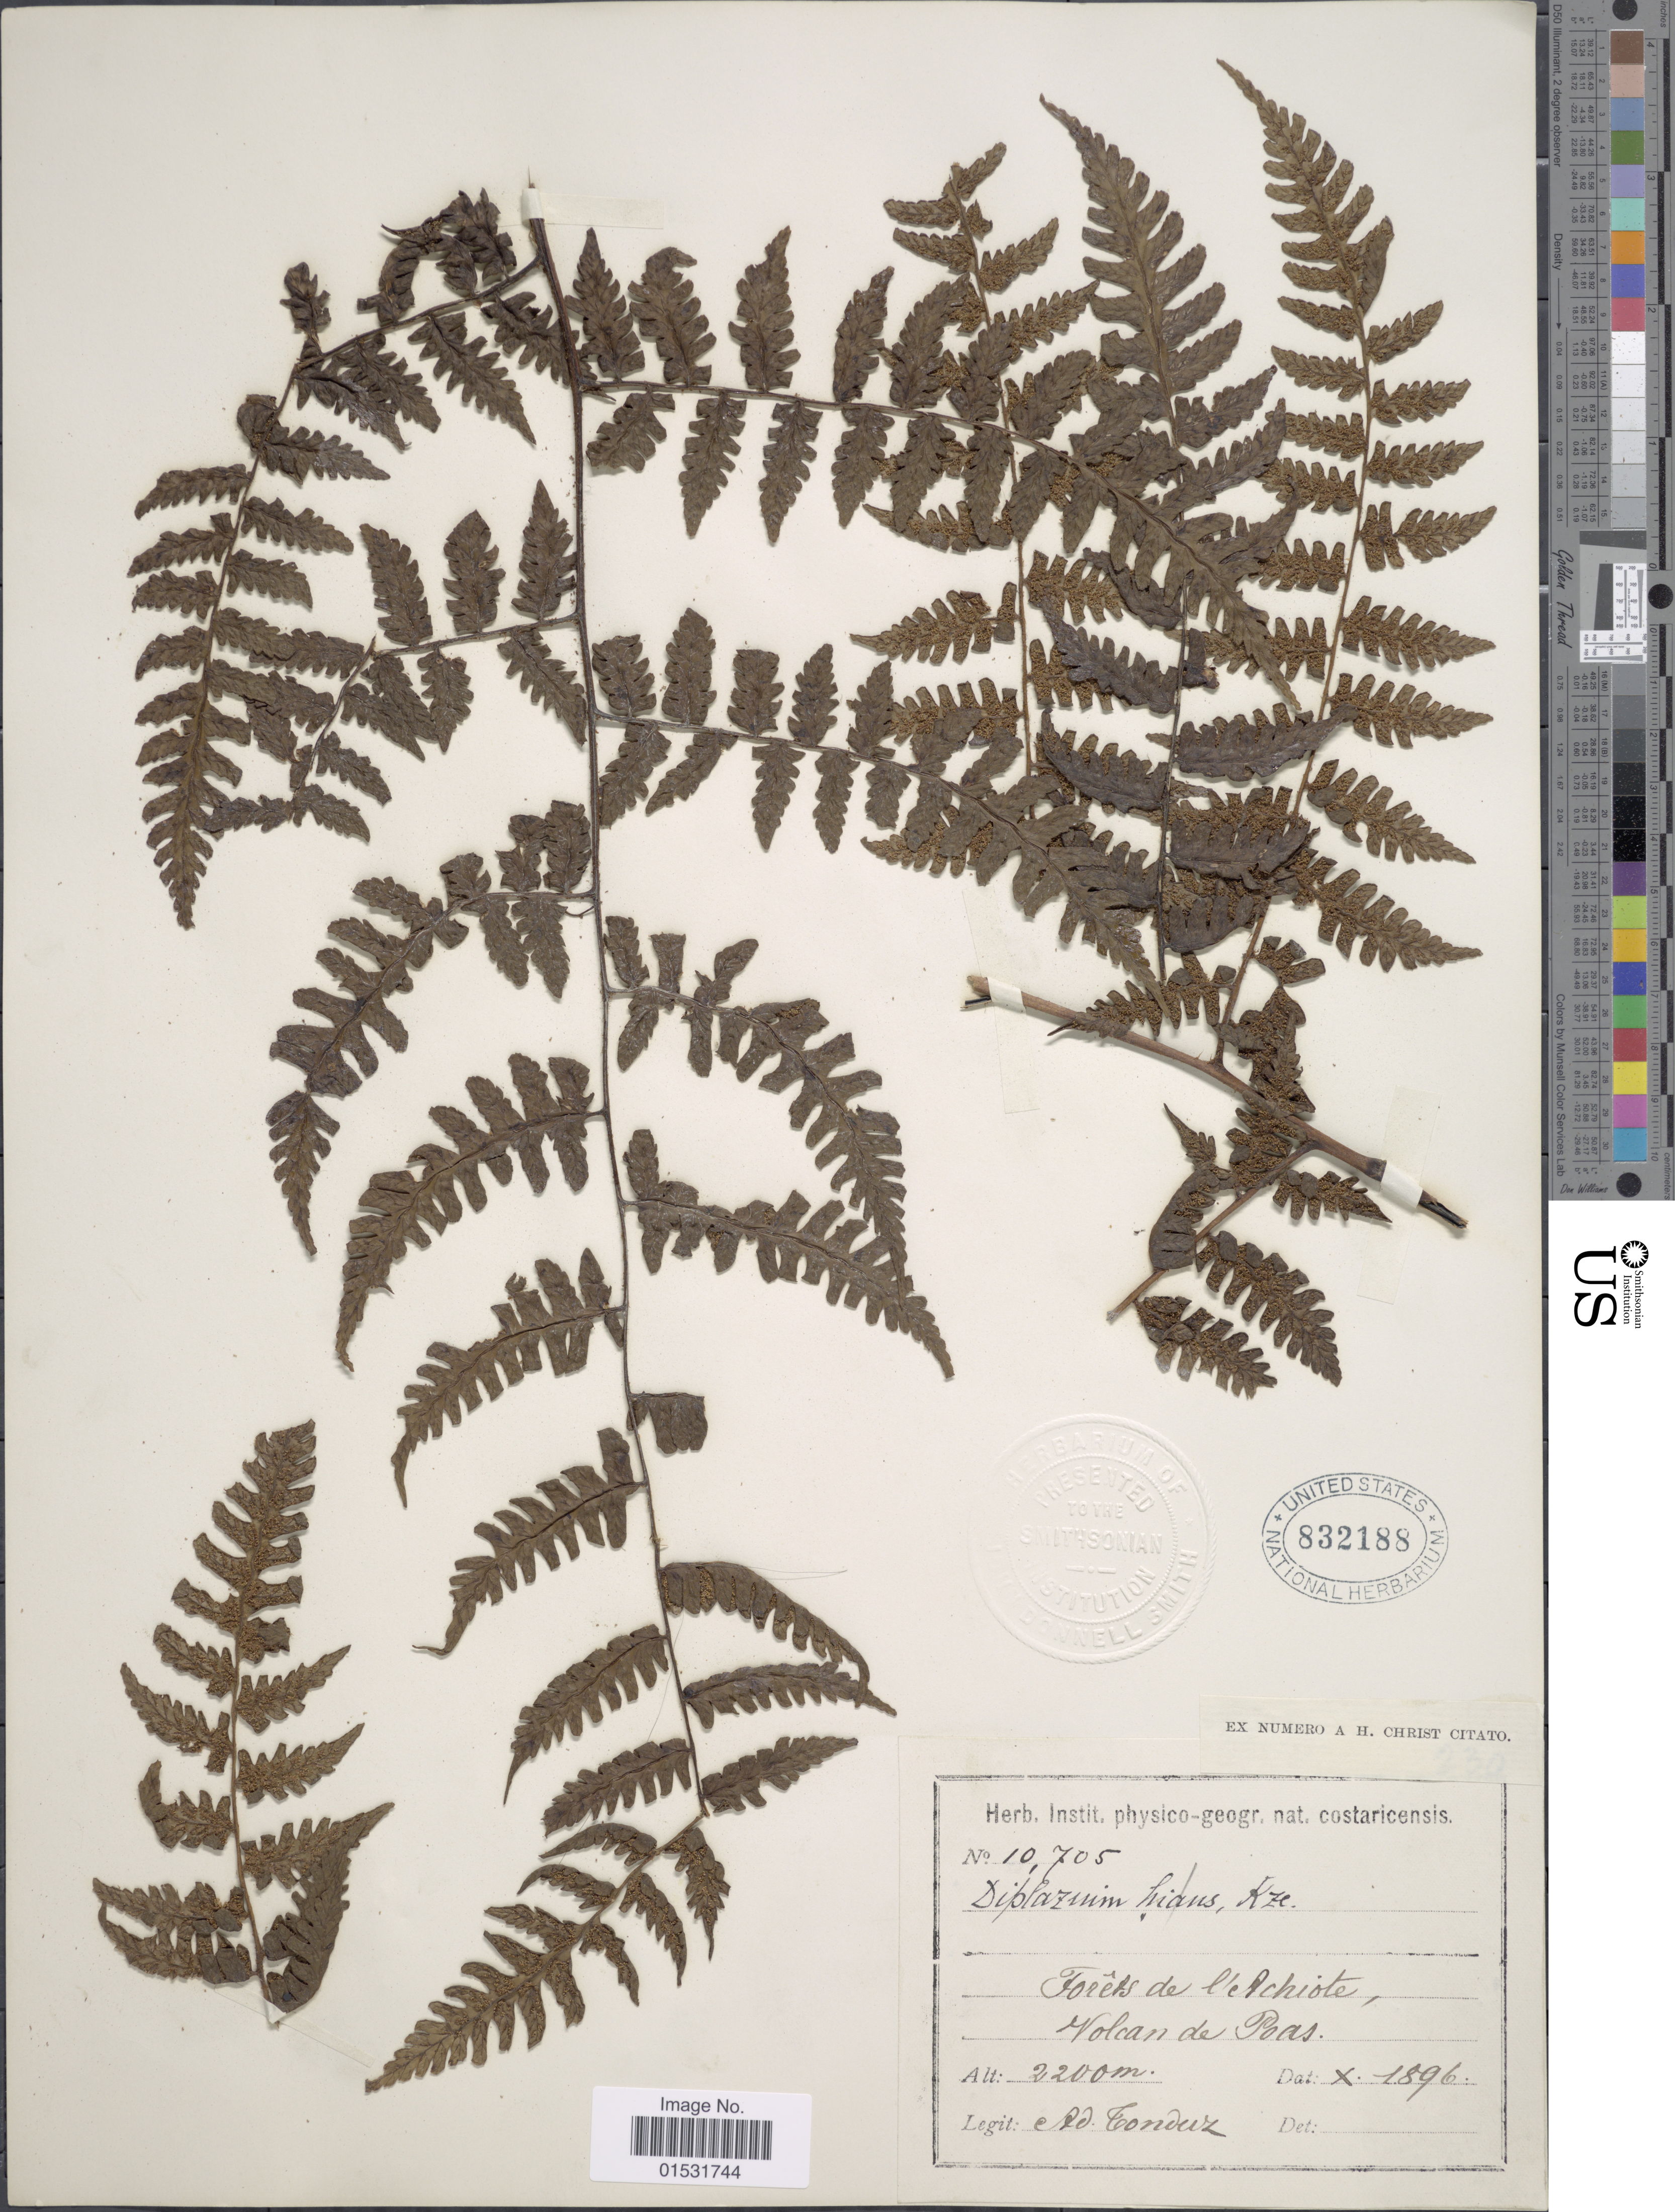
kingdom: Plantae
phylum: Tracheophyta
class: Polypodiopsida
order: Polypodiales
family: Athyriaceae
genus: Diplazium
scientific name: Diplazium diplazioides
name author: (Klotzsch & H. Karst.) Alston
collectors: A. Tonduz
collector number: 10705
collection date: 1896-10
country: Costa Rica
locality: Forets de l'Achiote, Volcan de Poas.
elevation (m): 2200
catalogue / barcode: US 832188